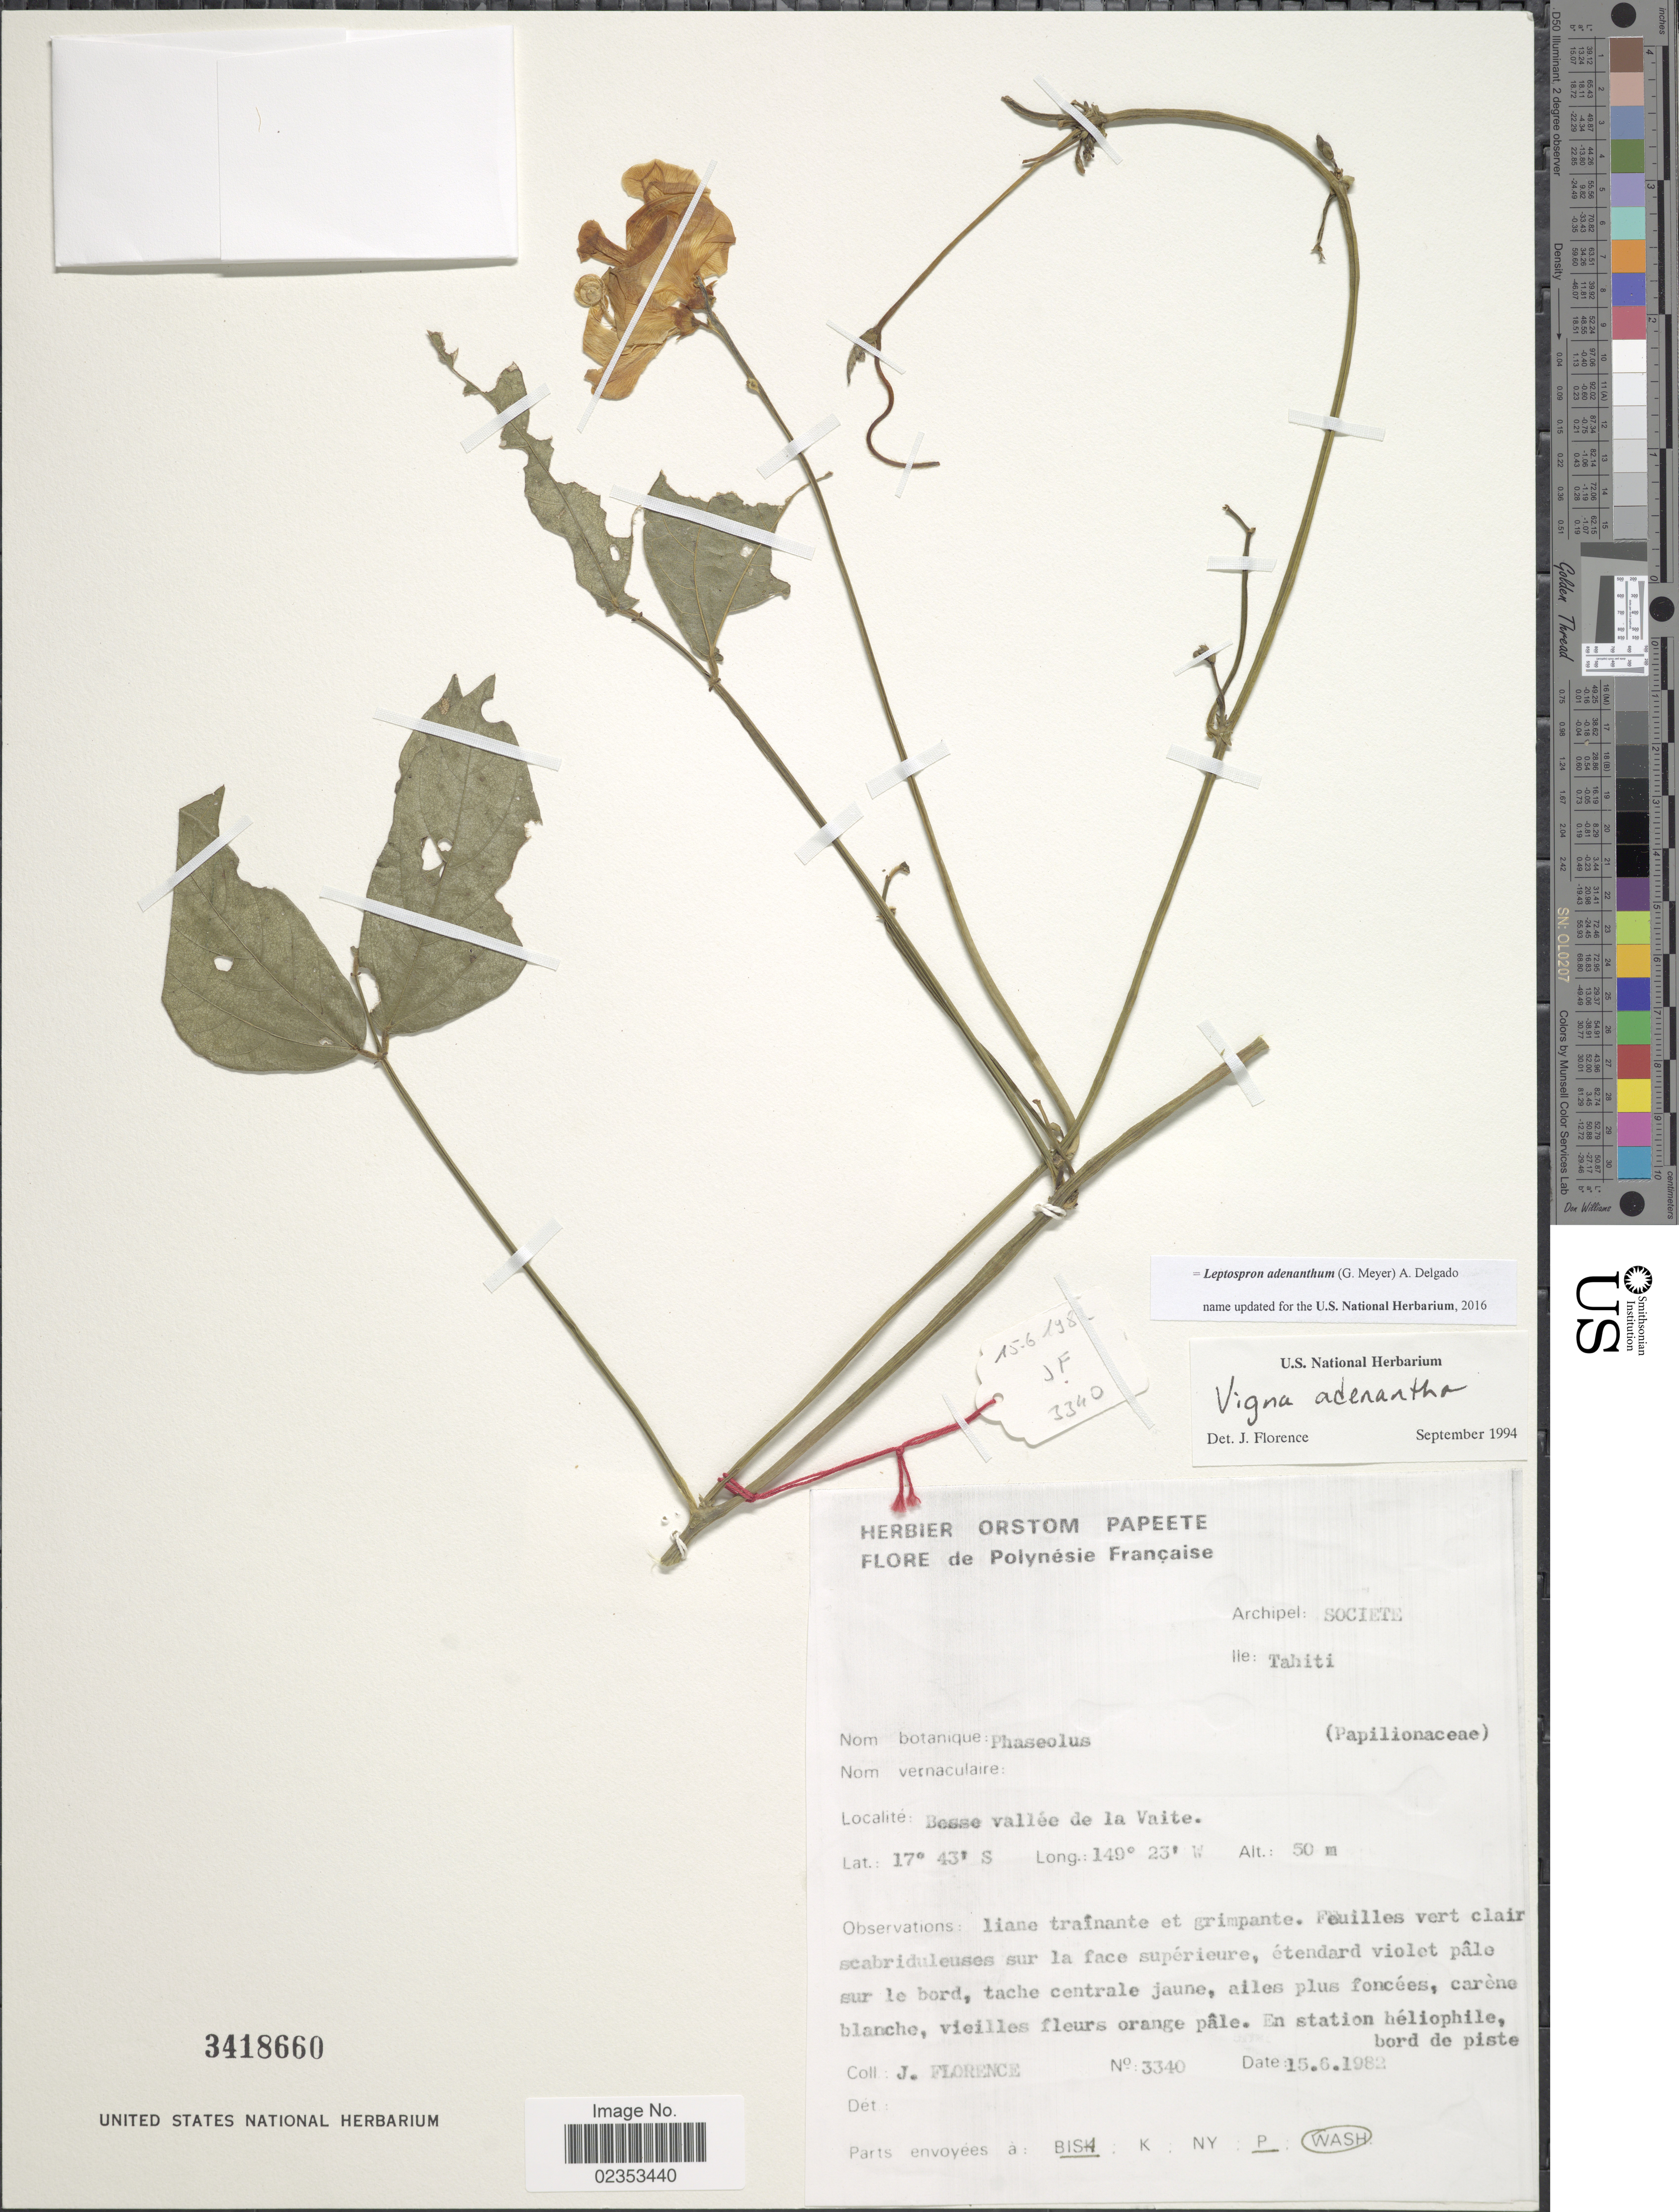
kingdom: Plantae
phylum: Tracheophyta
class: Magnoliopsida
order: Fabales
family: Fabaceae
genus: Leptospron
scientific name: Leptospron adenanthum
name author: (G. Mey.) A. Delgado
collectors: J. Florence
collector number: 3340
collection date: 1982-06-15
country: French Polynesia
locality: Archipel: Societe, Ile: Tahiti, Besse [interpreted] vallee de la Vaite.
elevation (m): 50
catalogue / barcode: US 3418660